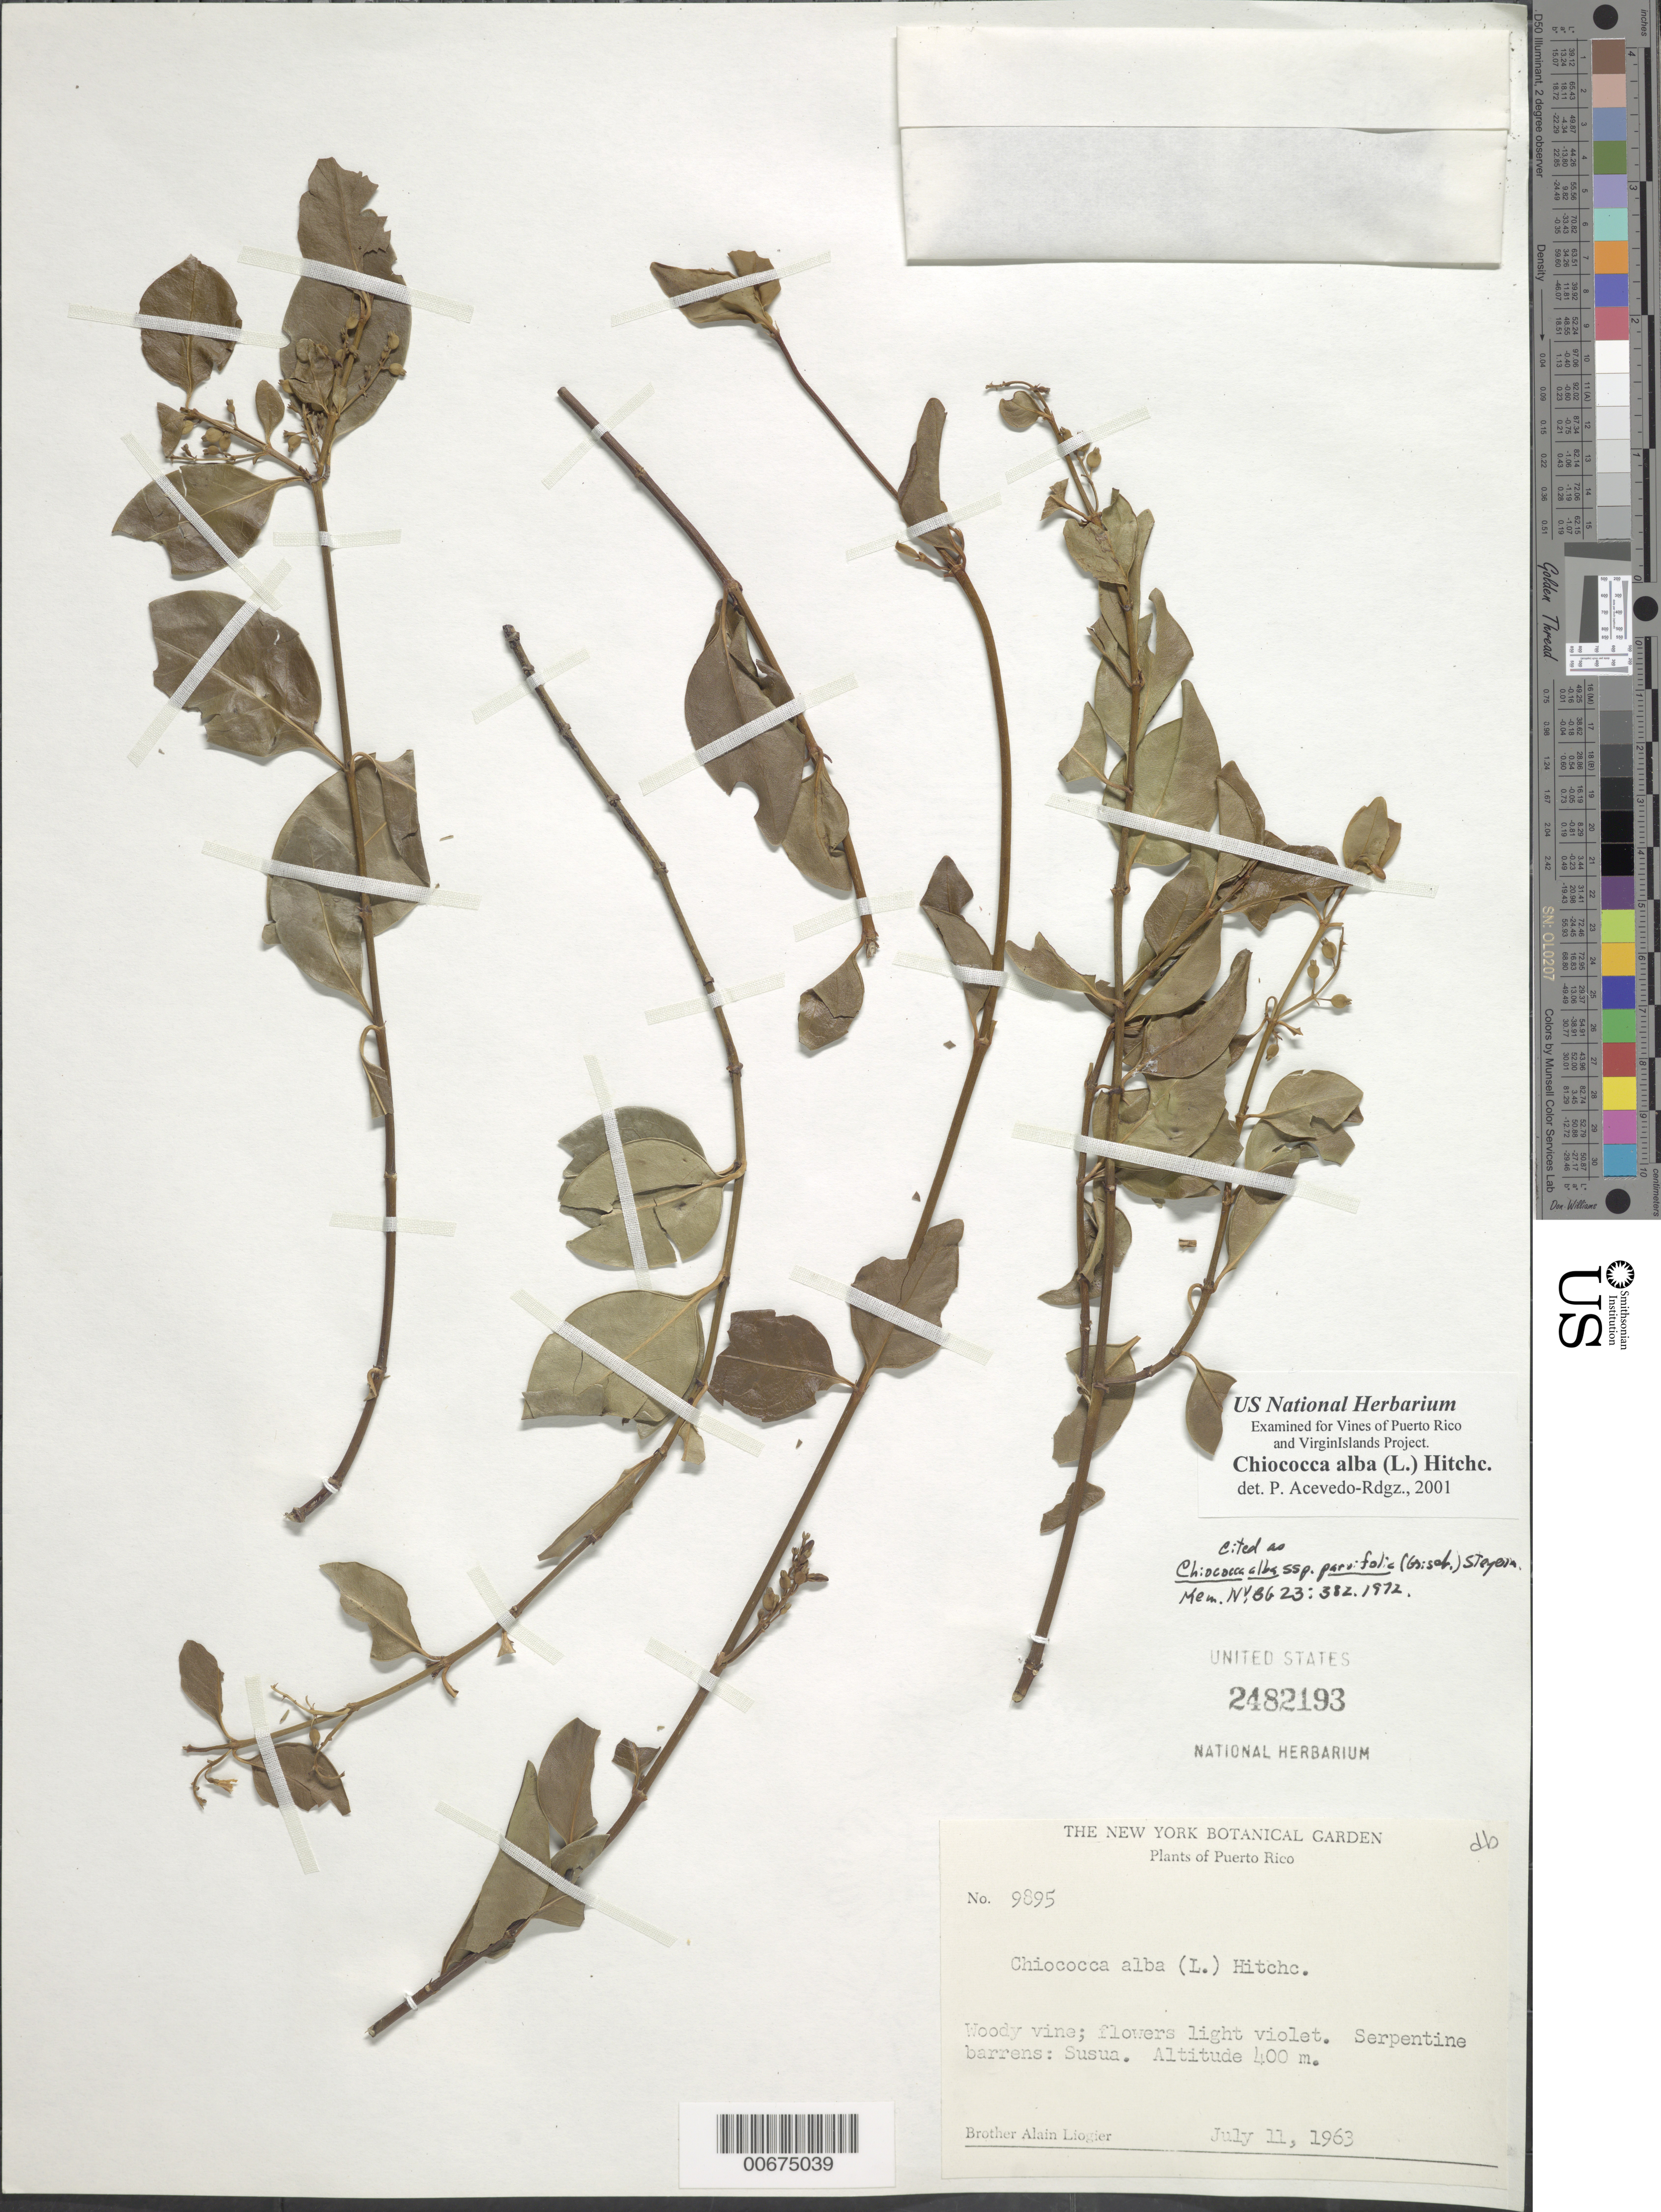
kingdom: Plantae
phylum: Tracheophyta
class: Magnoliopsida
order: Gentianales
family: Rubiaceae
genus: Chiococca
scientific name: Chiococca alba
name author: (L.) Hitchc.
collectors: A. H. Liogier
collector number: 9895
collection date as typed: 11 Jul 1963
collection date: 1963-07-11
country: Puerto Rico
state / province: Yauco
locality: Susua. Serpentine barrens.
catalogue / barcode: US 2482193